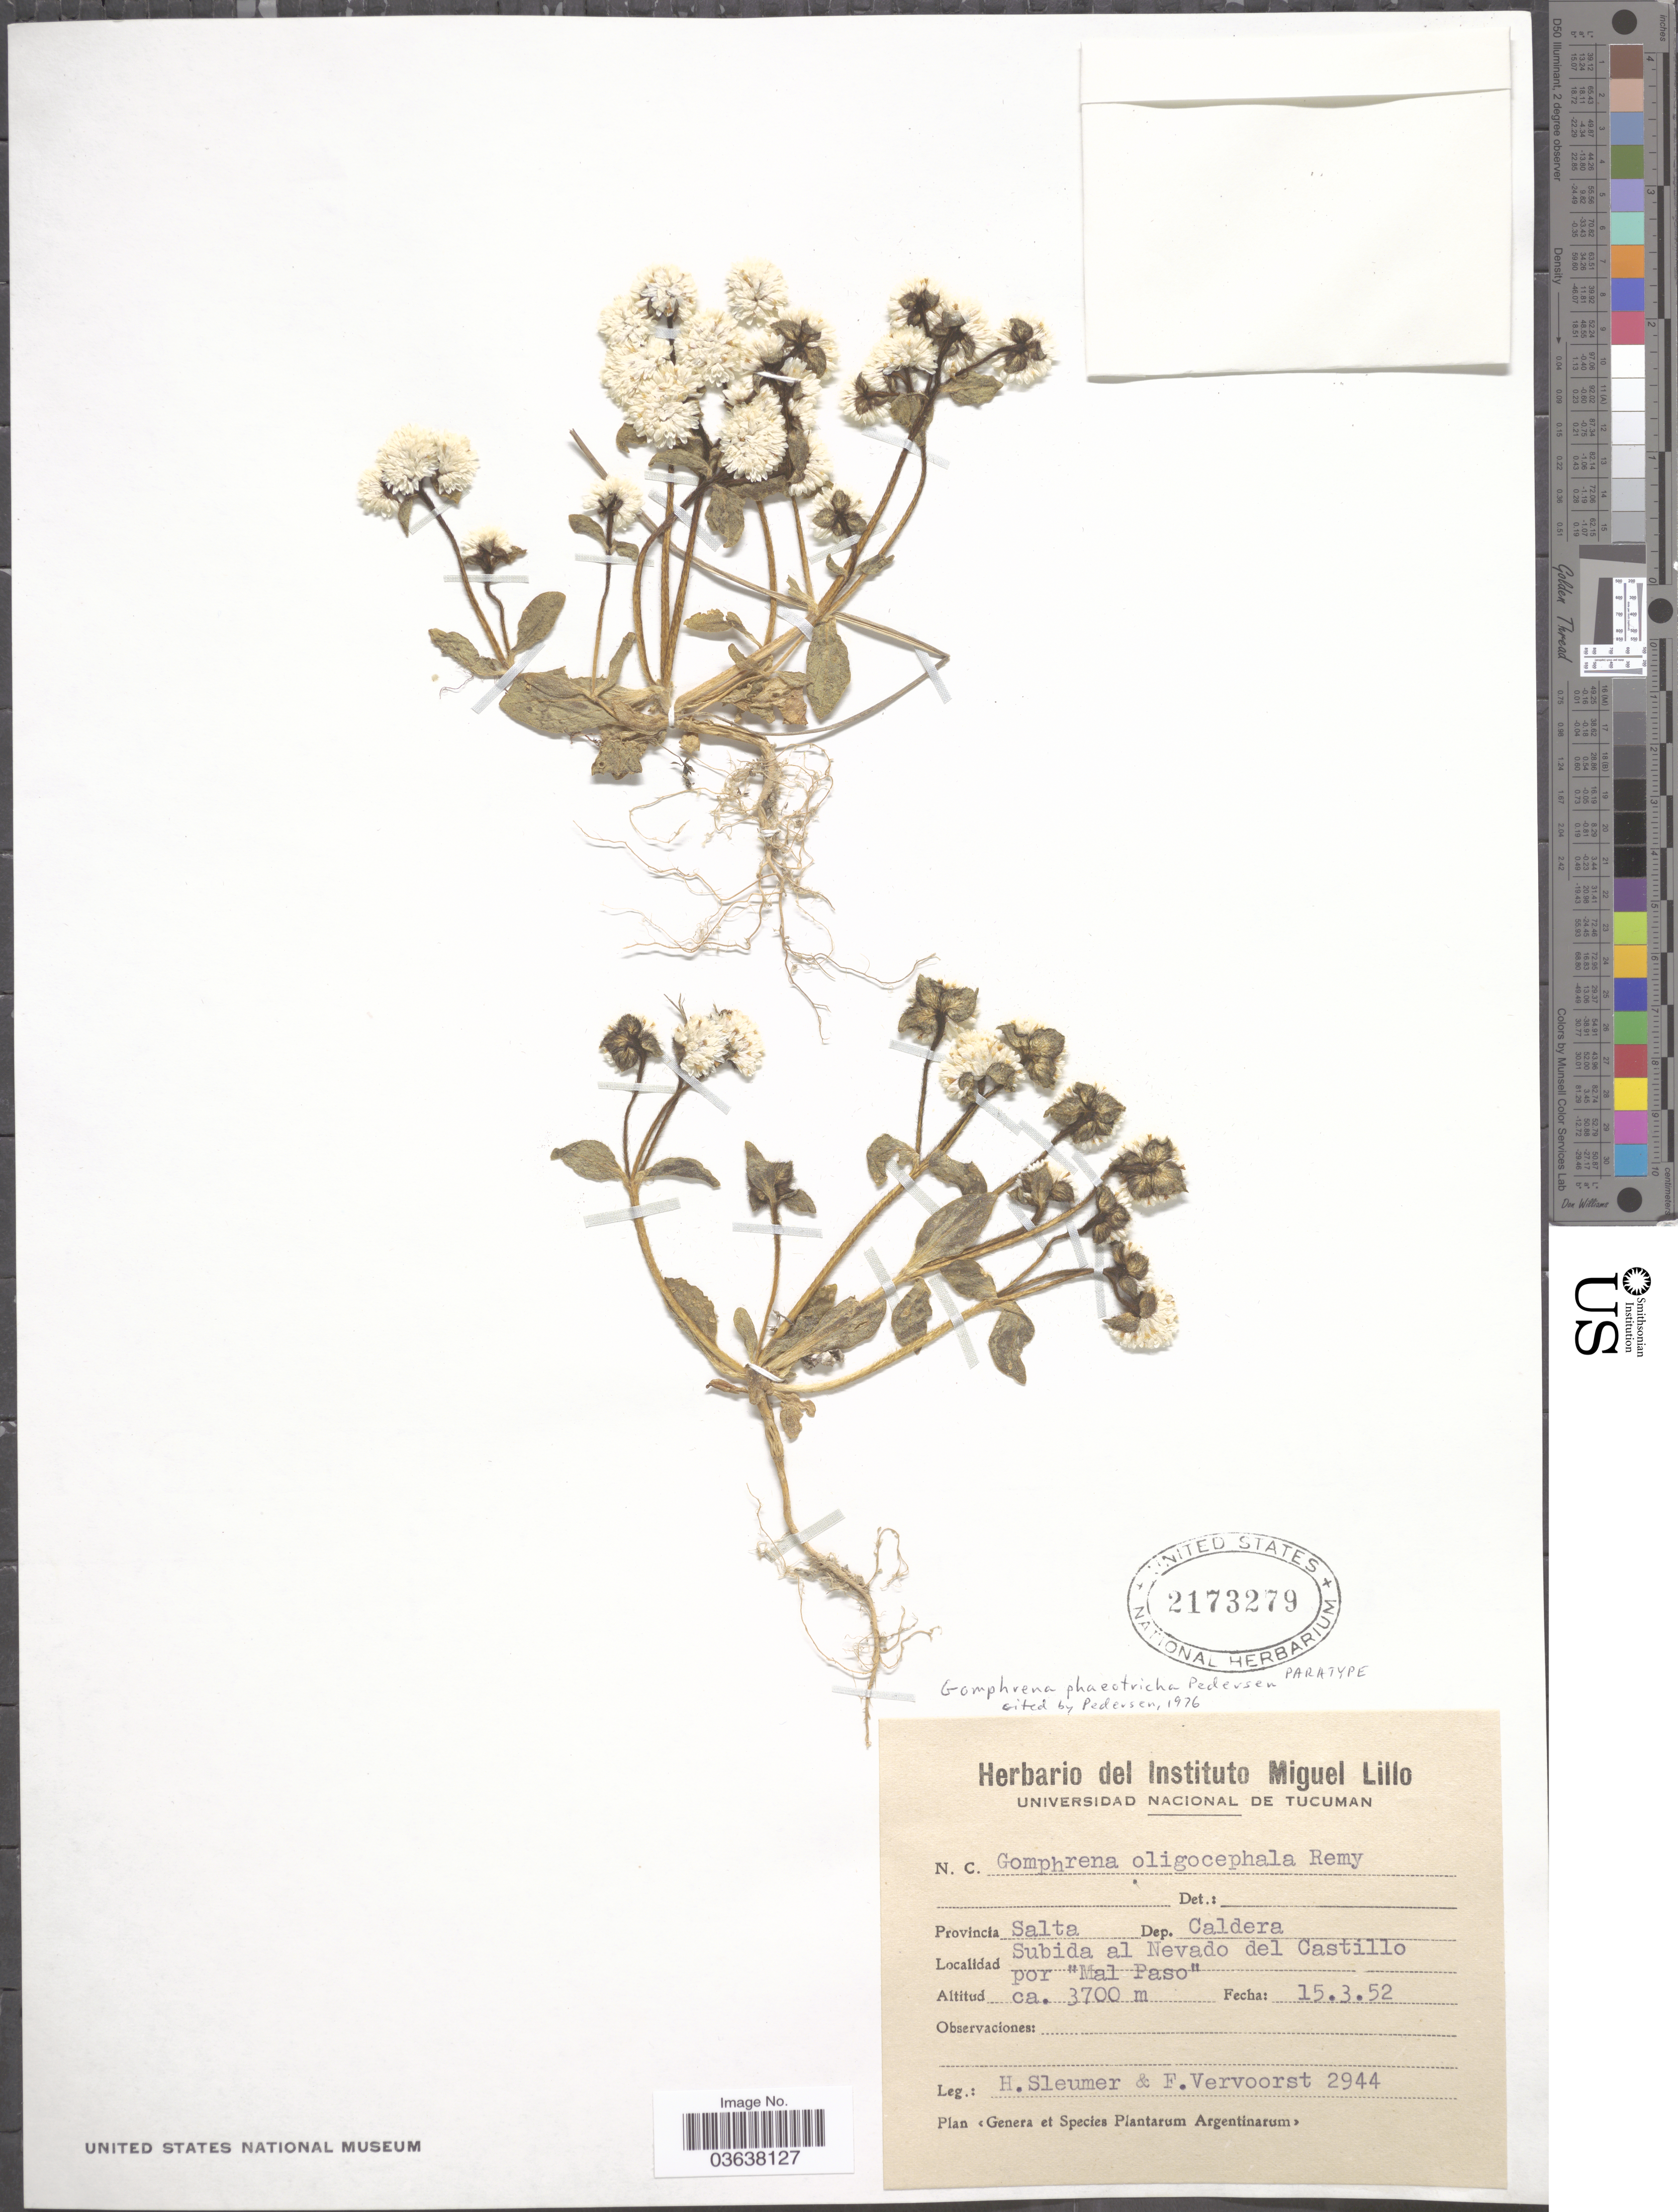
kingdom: Plantae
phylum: Tracheophyta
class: Magnoliopsida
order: Caryophyllales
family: Amaranthaceae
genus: Gomphrena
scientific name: Gomphrena phaeotricha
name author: Pederson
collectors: H. O. Sleumer & F. Vervoorst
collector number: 2944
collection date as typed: Transcribed d/m/y: 15/3/52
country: Argentina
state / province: Salta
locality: Dep. Caldera. Subida al Nevado del Castillo por "Mal Paso".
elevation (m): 3700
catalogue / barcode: US 2173279